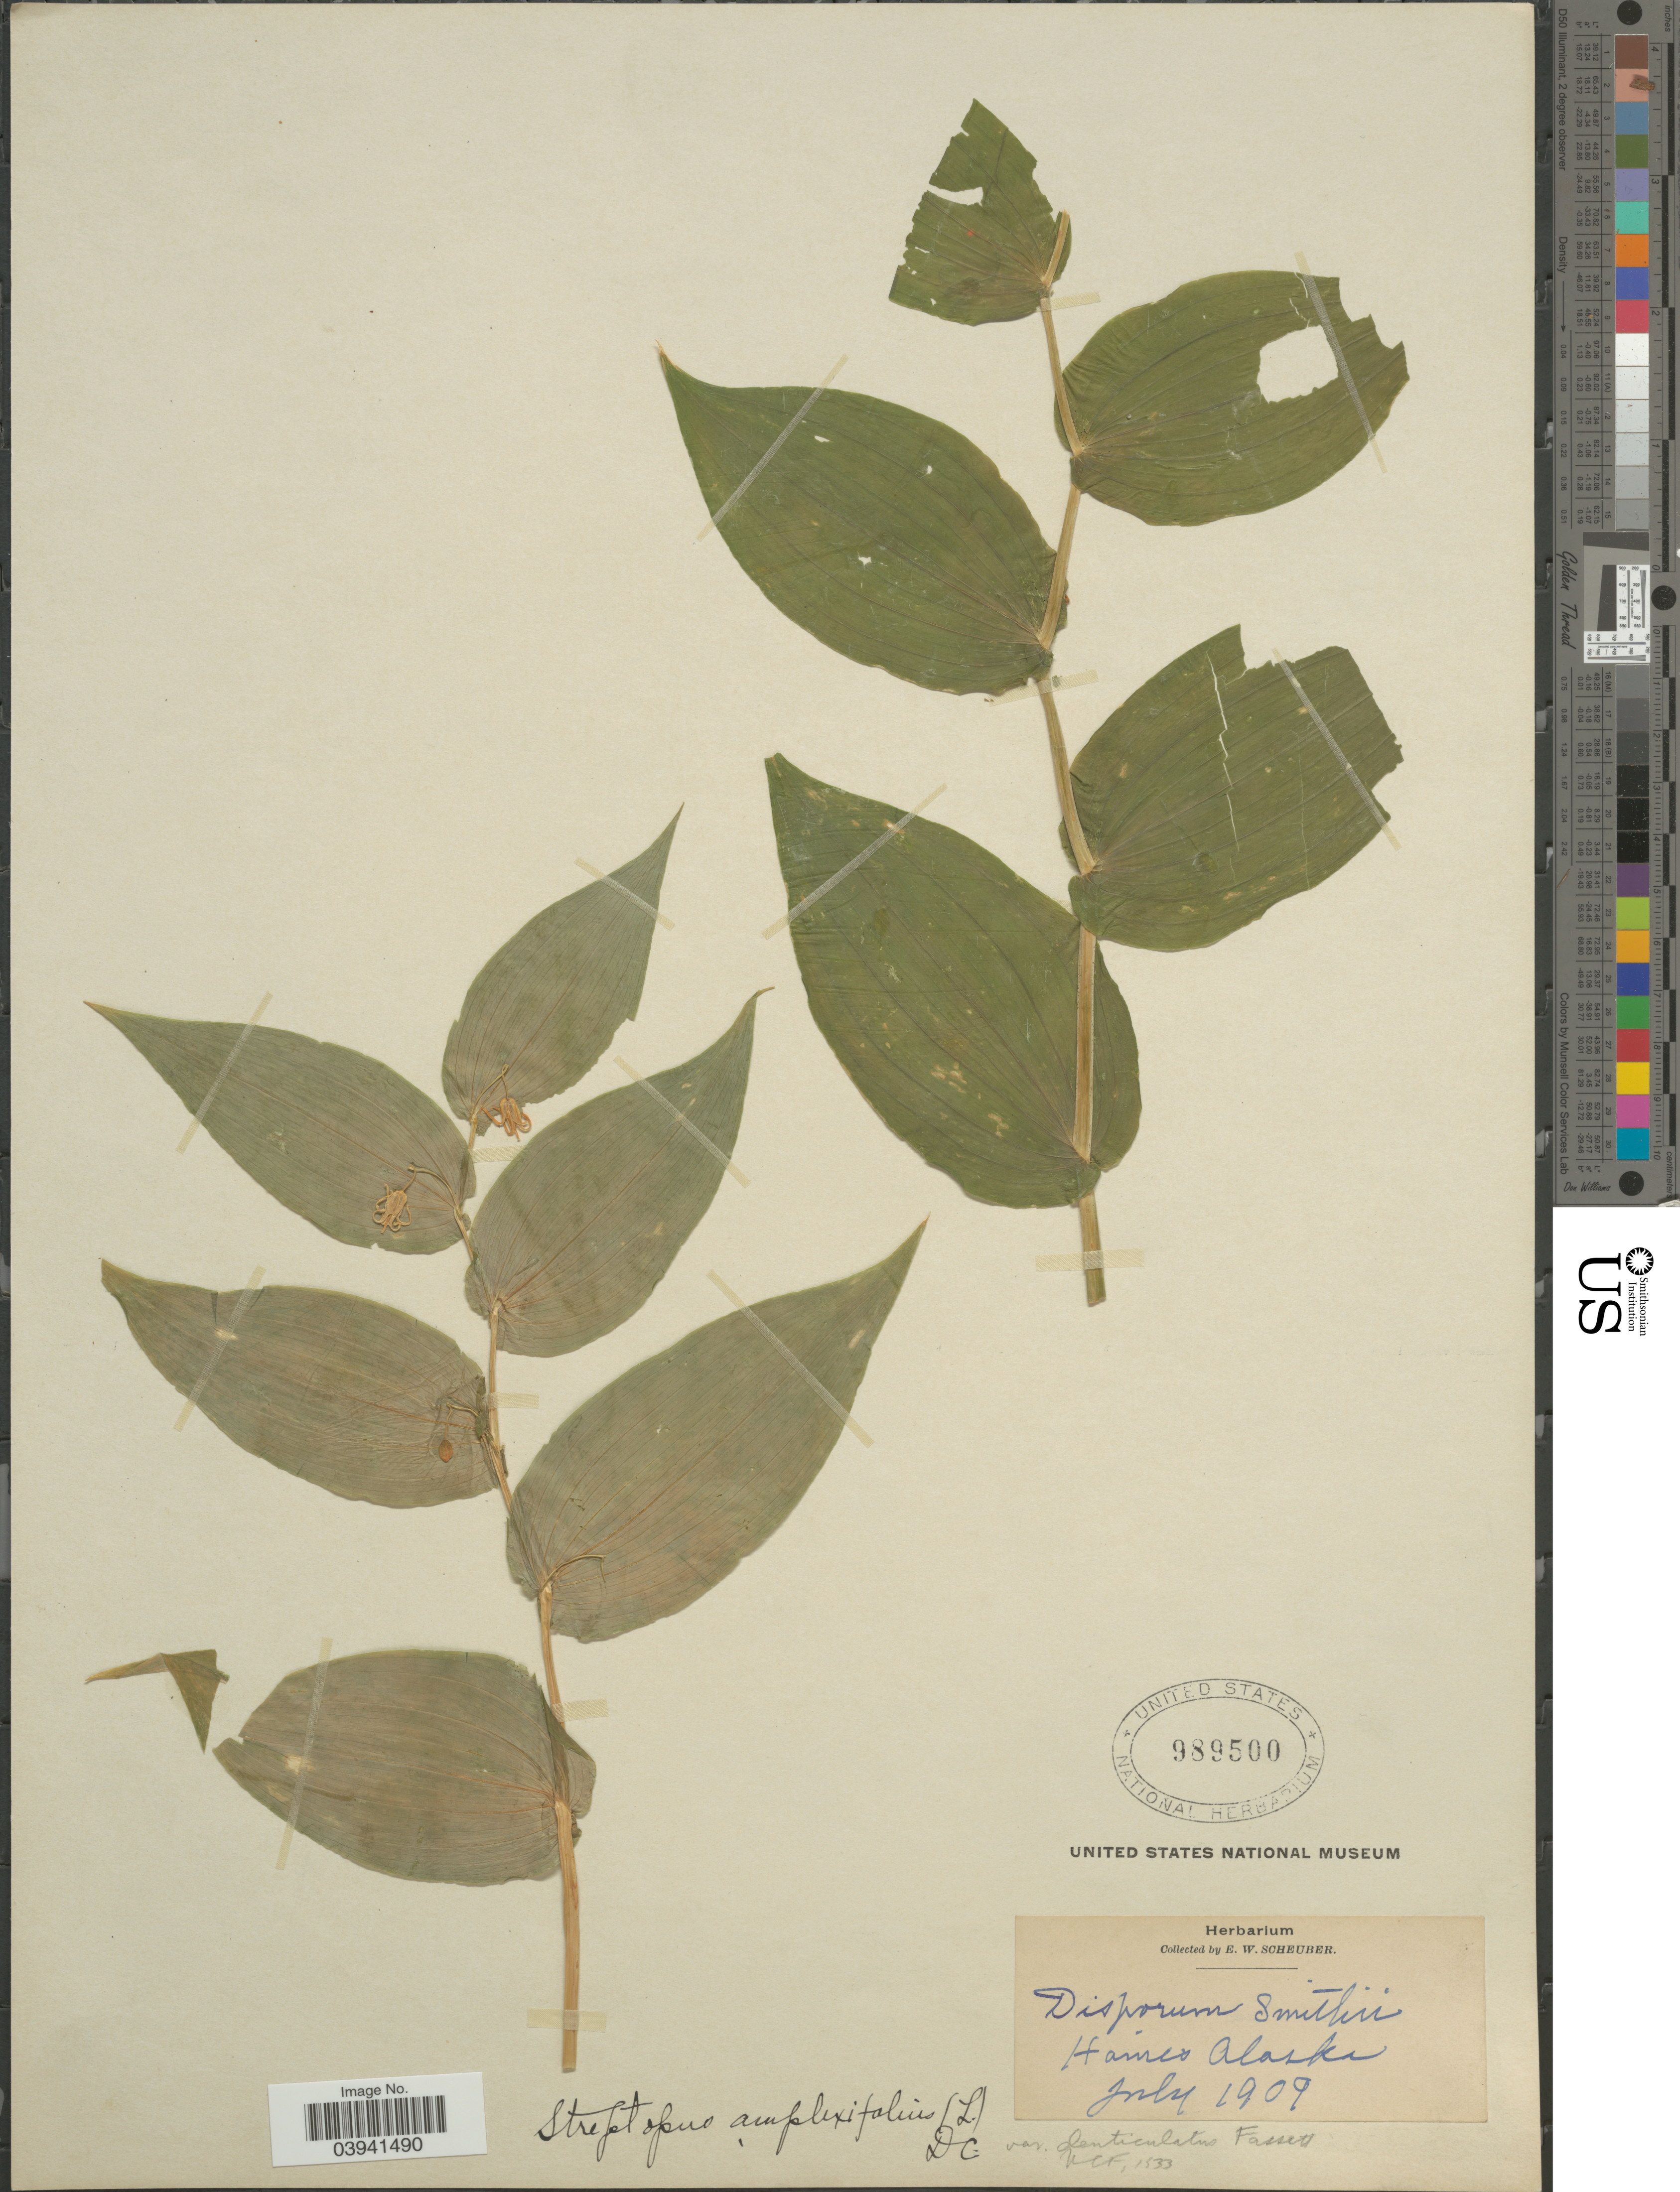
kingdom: Plantae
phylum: Tracheophyta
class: Liliopsida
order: Liliales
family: Liliaceae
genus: Streptopus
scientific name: Streptopus amplexifolius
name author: (L.) DC.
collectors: E. Scheuber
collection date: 1909-07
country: United States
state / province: Alaska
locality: Haines Alaska.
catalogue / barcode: US 989500